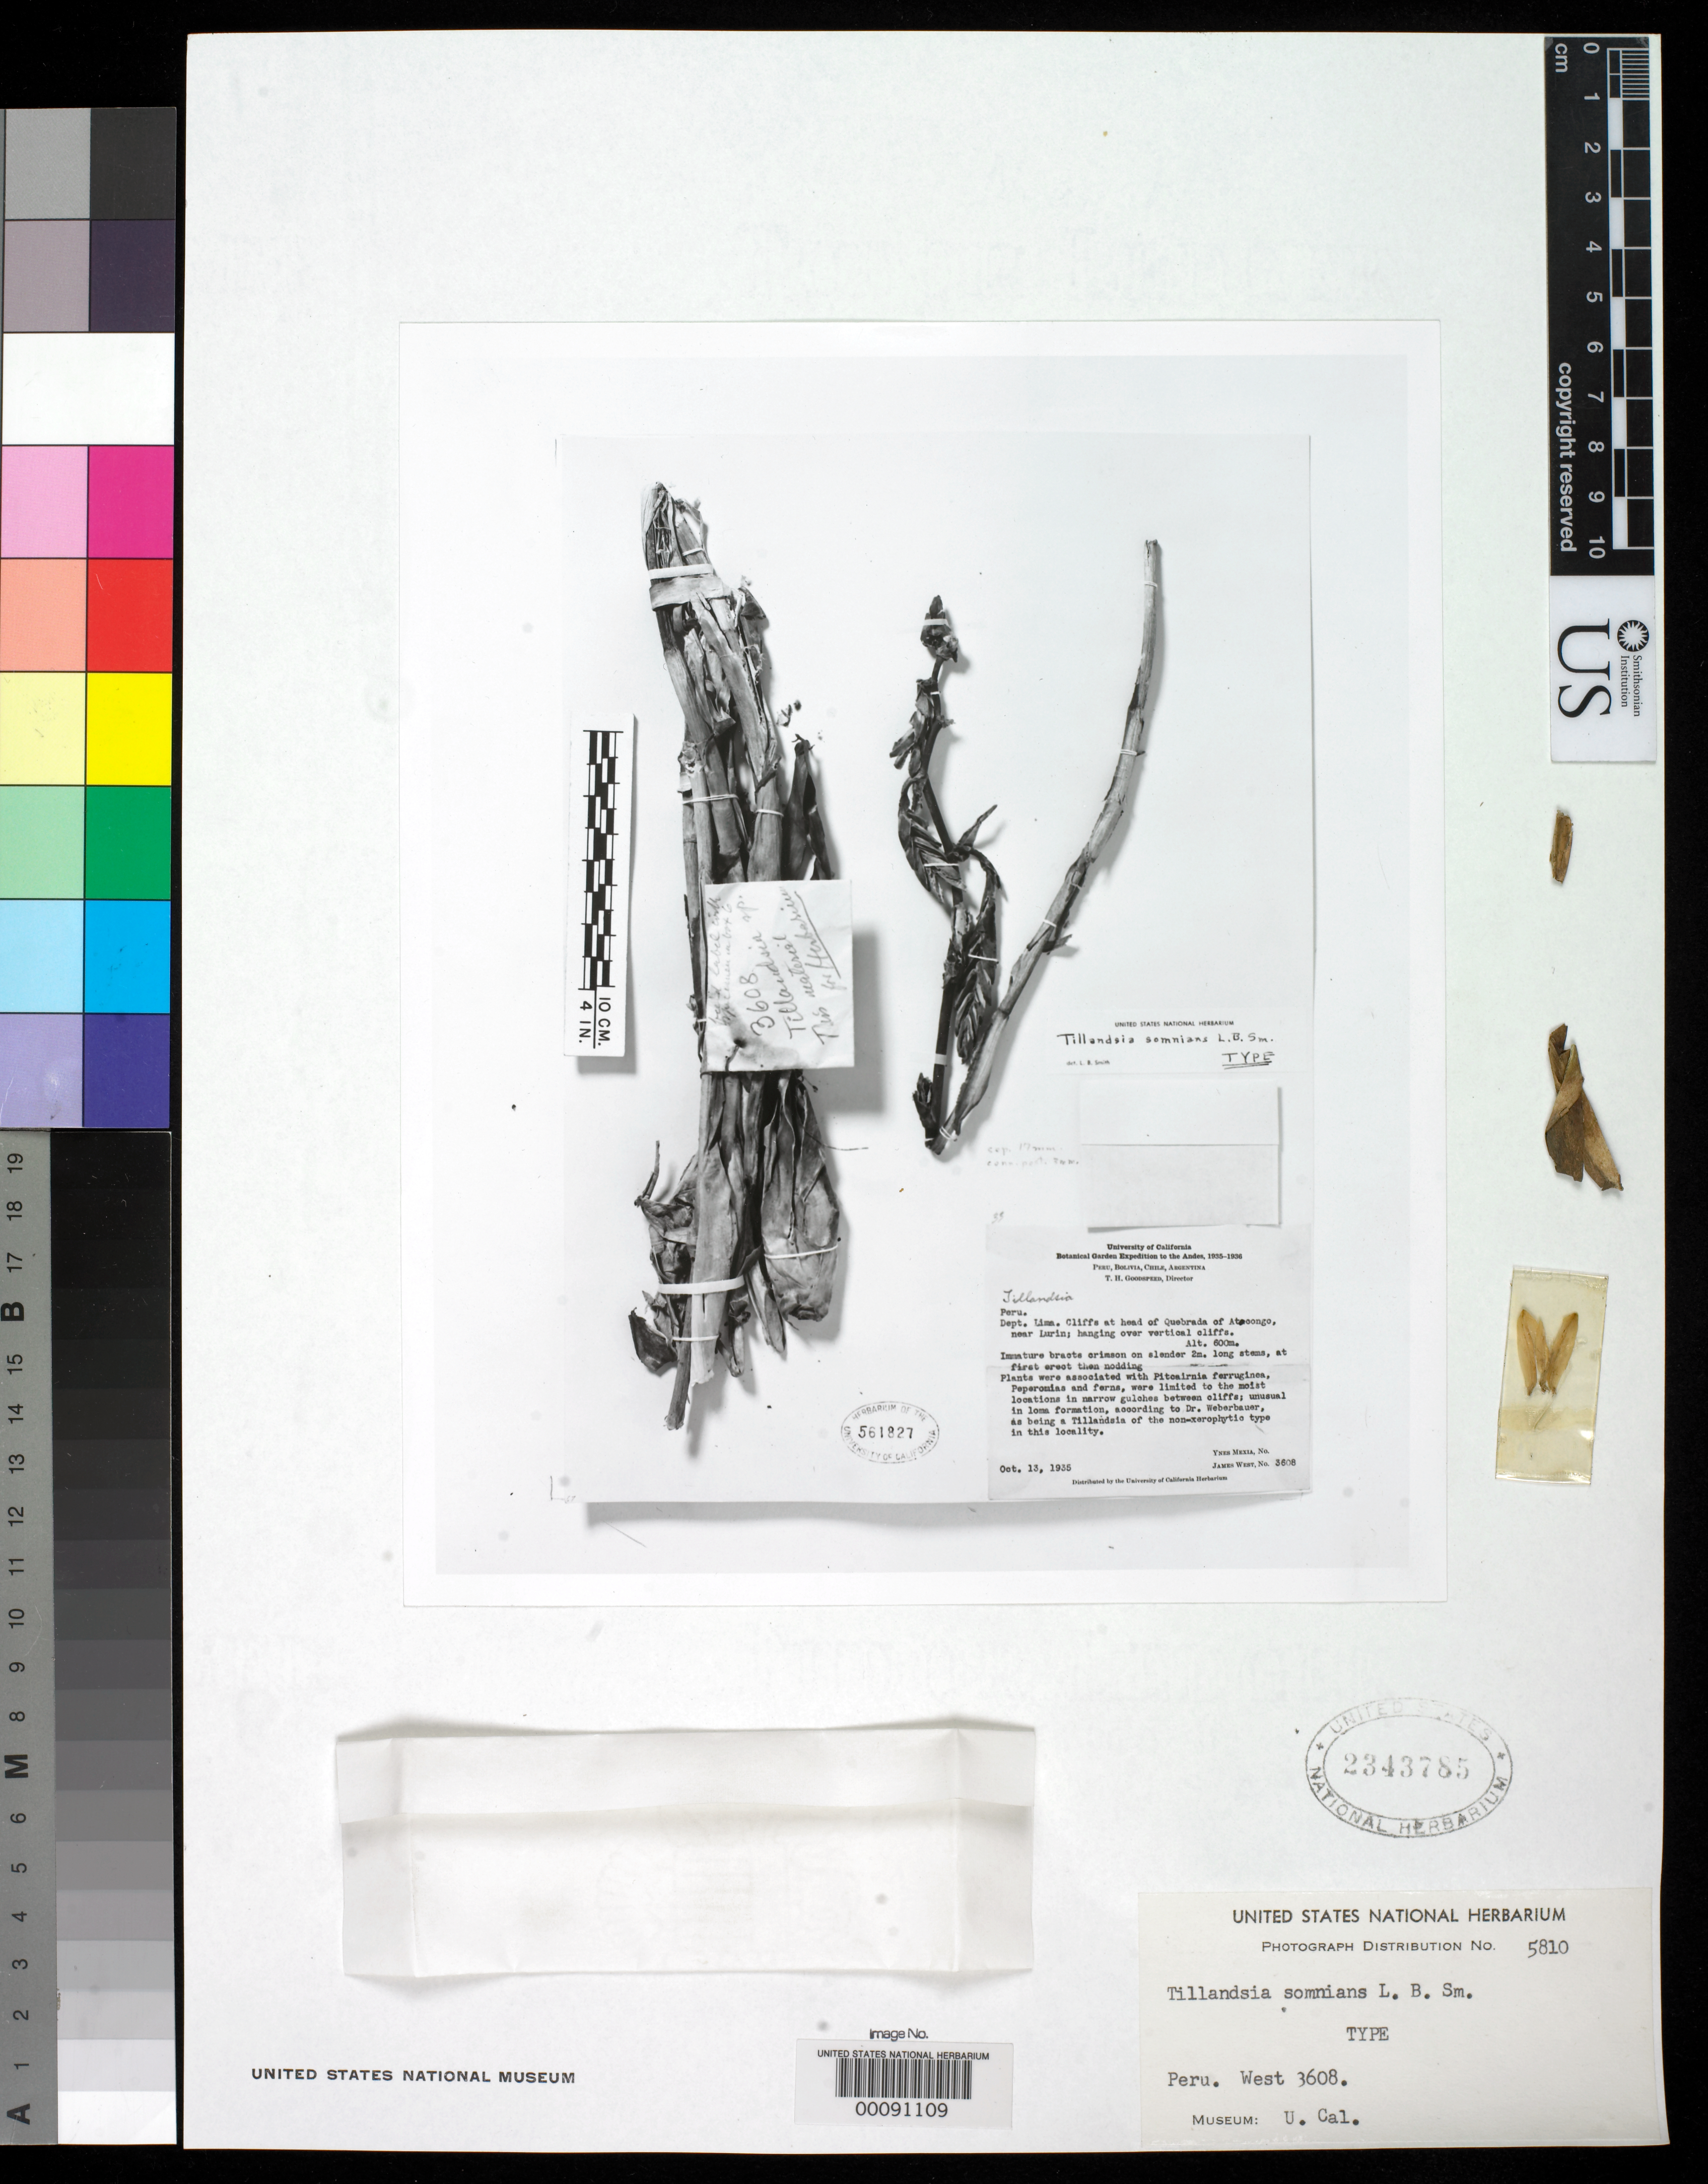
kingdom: Plantae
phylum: Tracheophyta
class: Liliopsida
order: Poales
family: Bromeliaceae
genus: Tillandsia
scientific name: Tillandsia somnians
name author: L.B. Sm.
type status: Isotype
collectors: Y. Mexia & J. West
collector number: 3608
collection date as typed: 13 Oct 1935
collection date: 1935-10-13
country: Peru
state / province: Lima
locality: Cliffs at Head of Quebrada of Atacongo near Lurin.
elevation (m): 600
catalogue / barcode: US 2343785